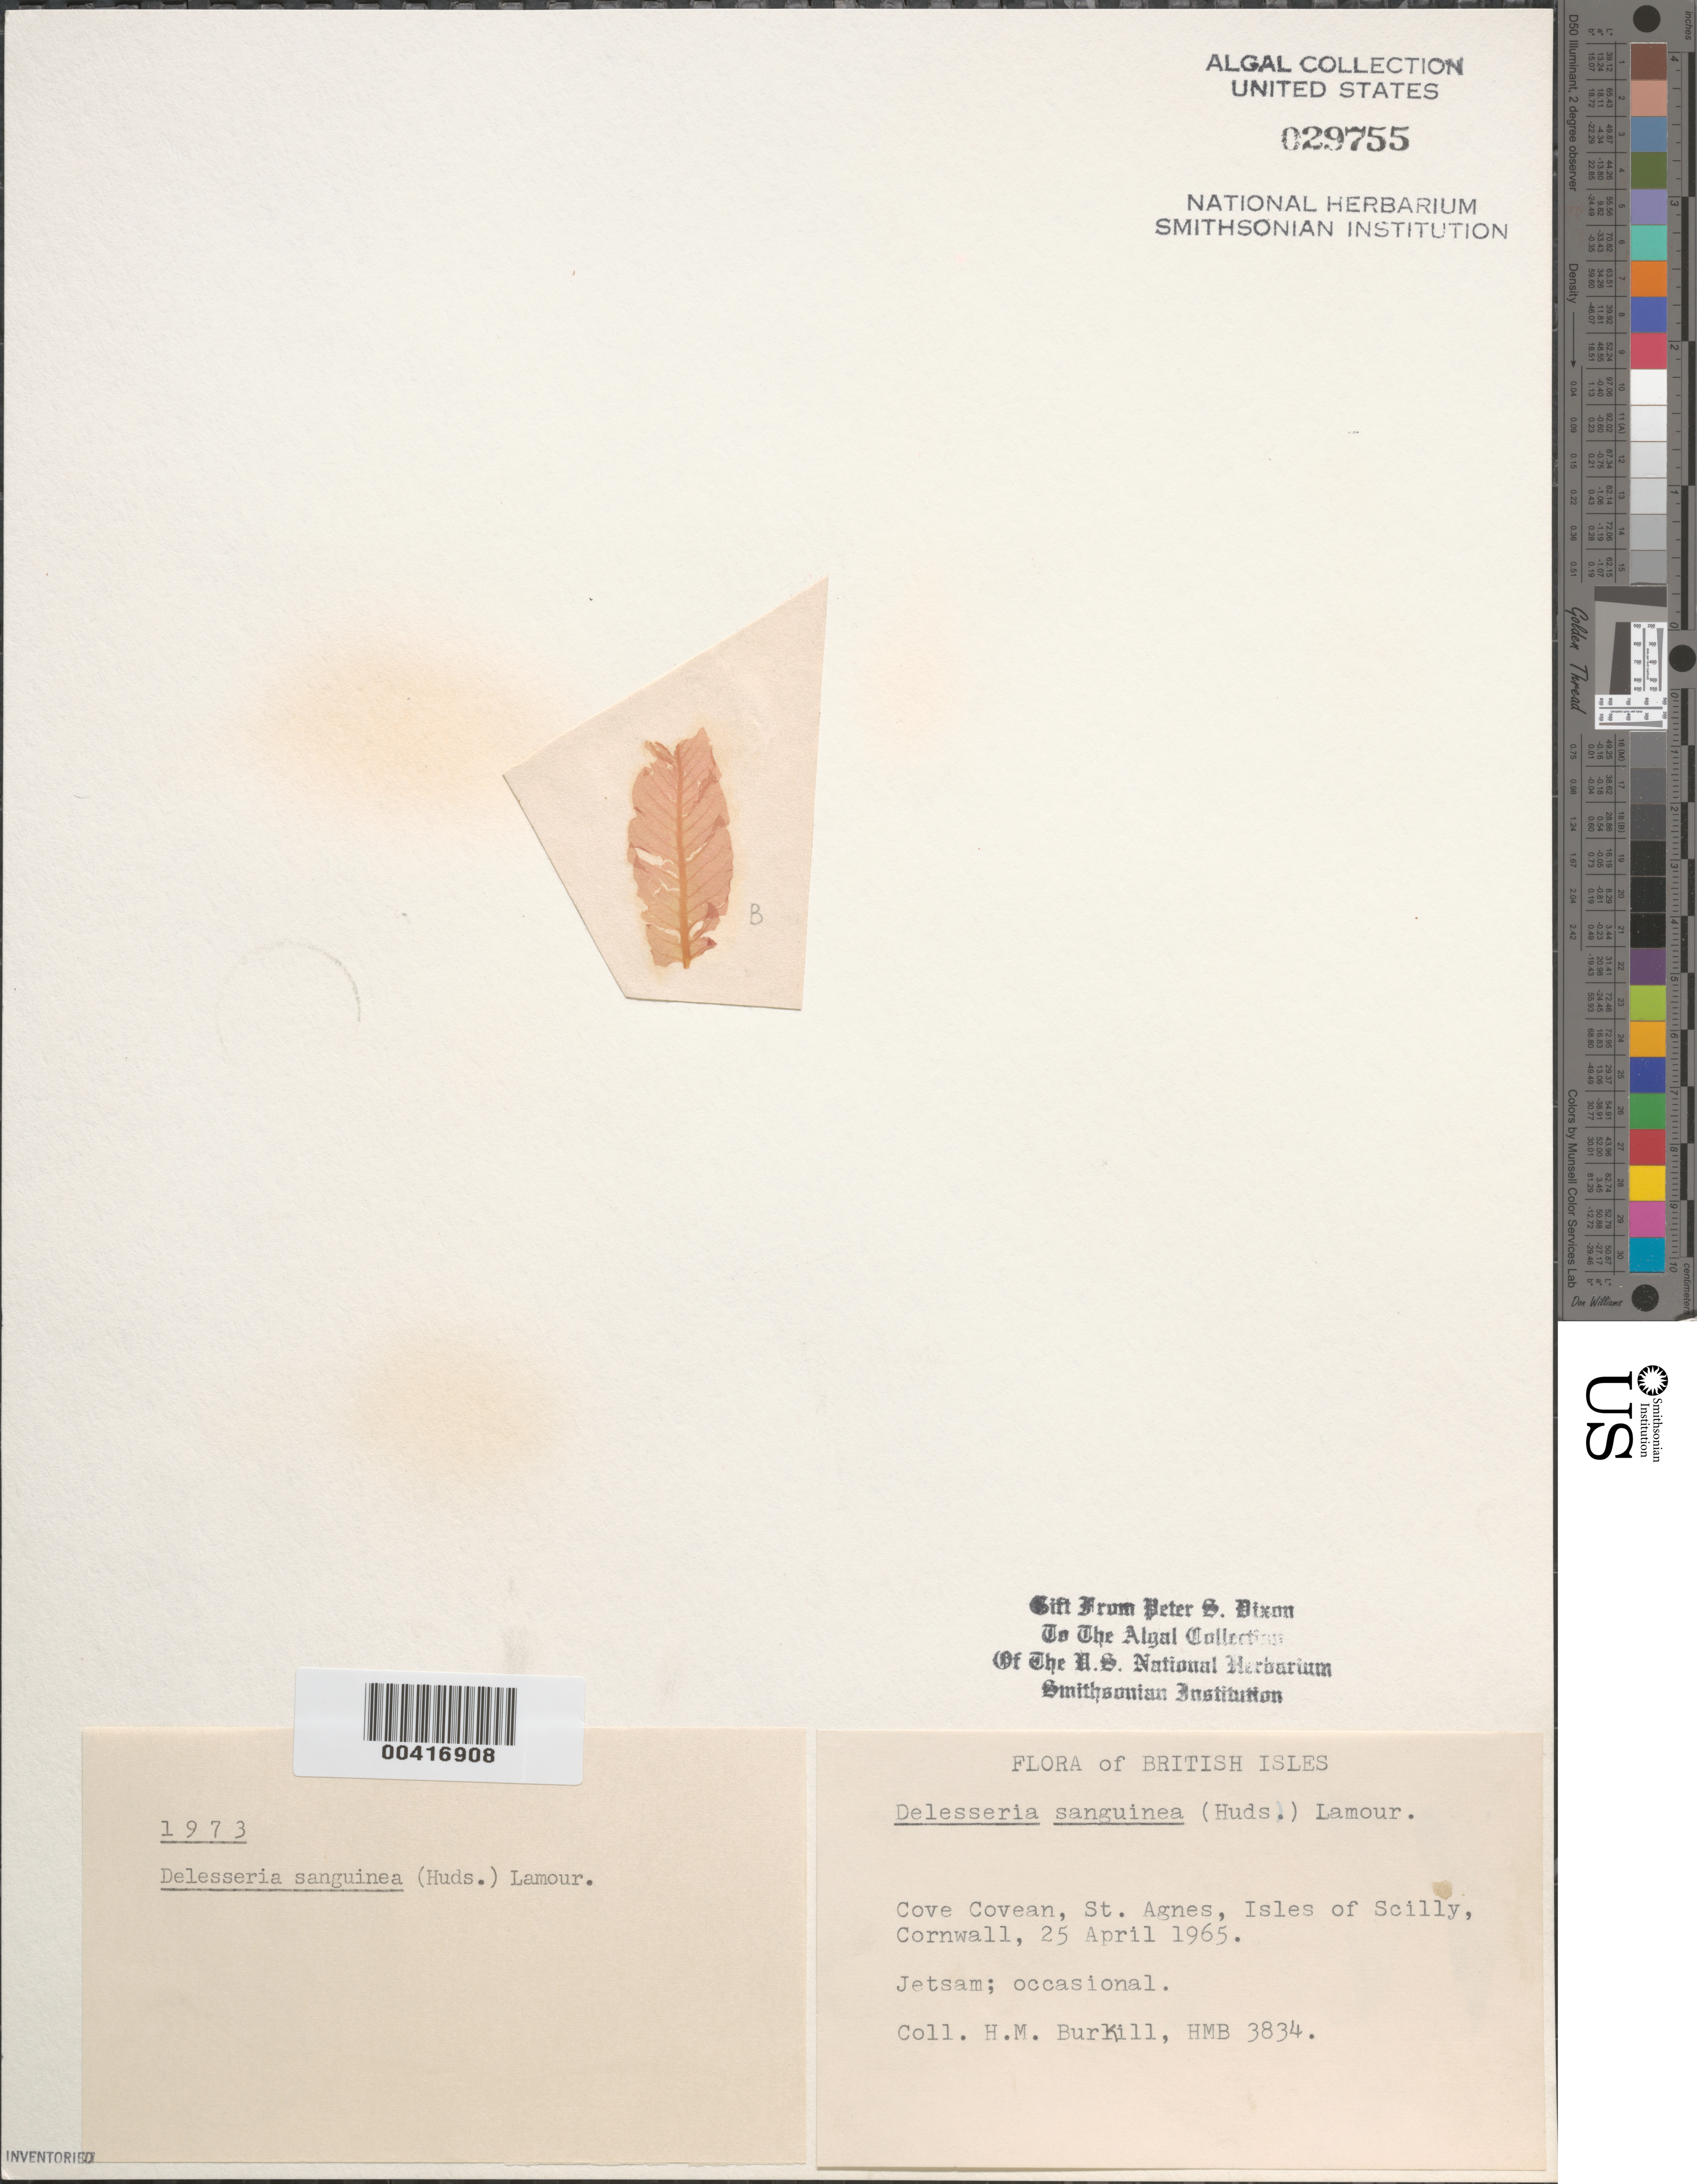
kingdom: Plantae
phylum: Rhodophyta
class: Florideophyceae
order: Ceramiales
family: Delesseriaceae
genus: Delesseria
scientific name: Delesseria sanguinea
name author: (Huds.) J.V.Lamouroux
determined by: Dixon, P. S.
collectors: H. M. Burkill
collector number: HMB 3834 & PSD 1973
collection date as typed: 25 Apr 1965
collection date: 1965-04-25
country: United Kingdom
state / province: England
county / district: Council of the Isles of Scilly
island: St. Agnes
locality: Cove Covean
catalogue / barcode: US 29755